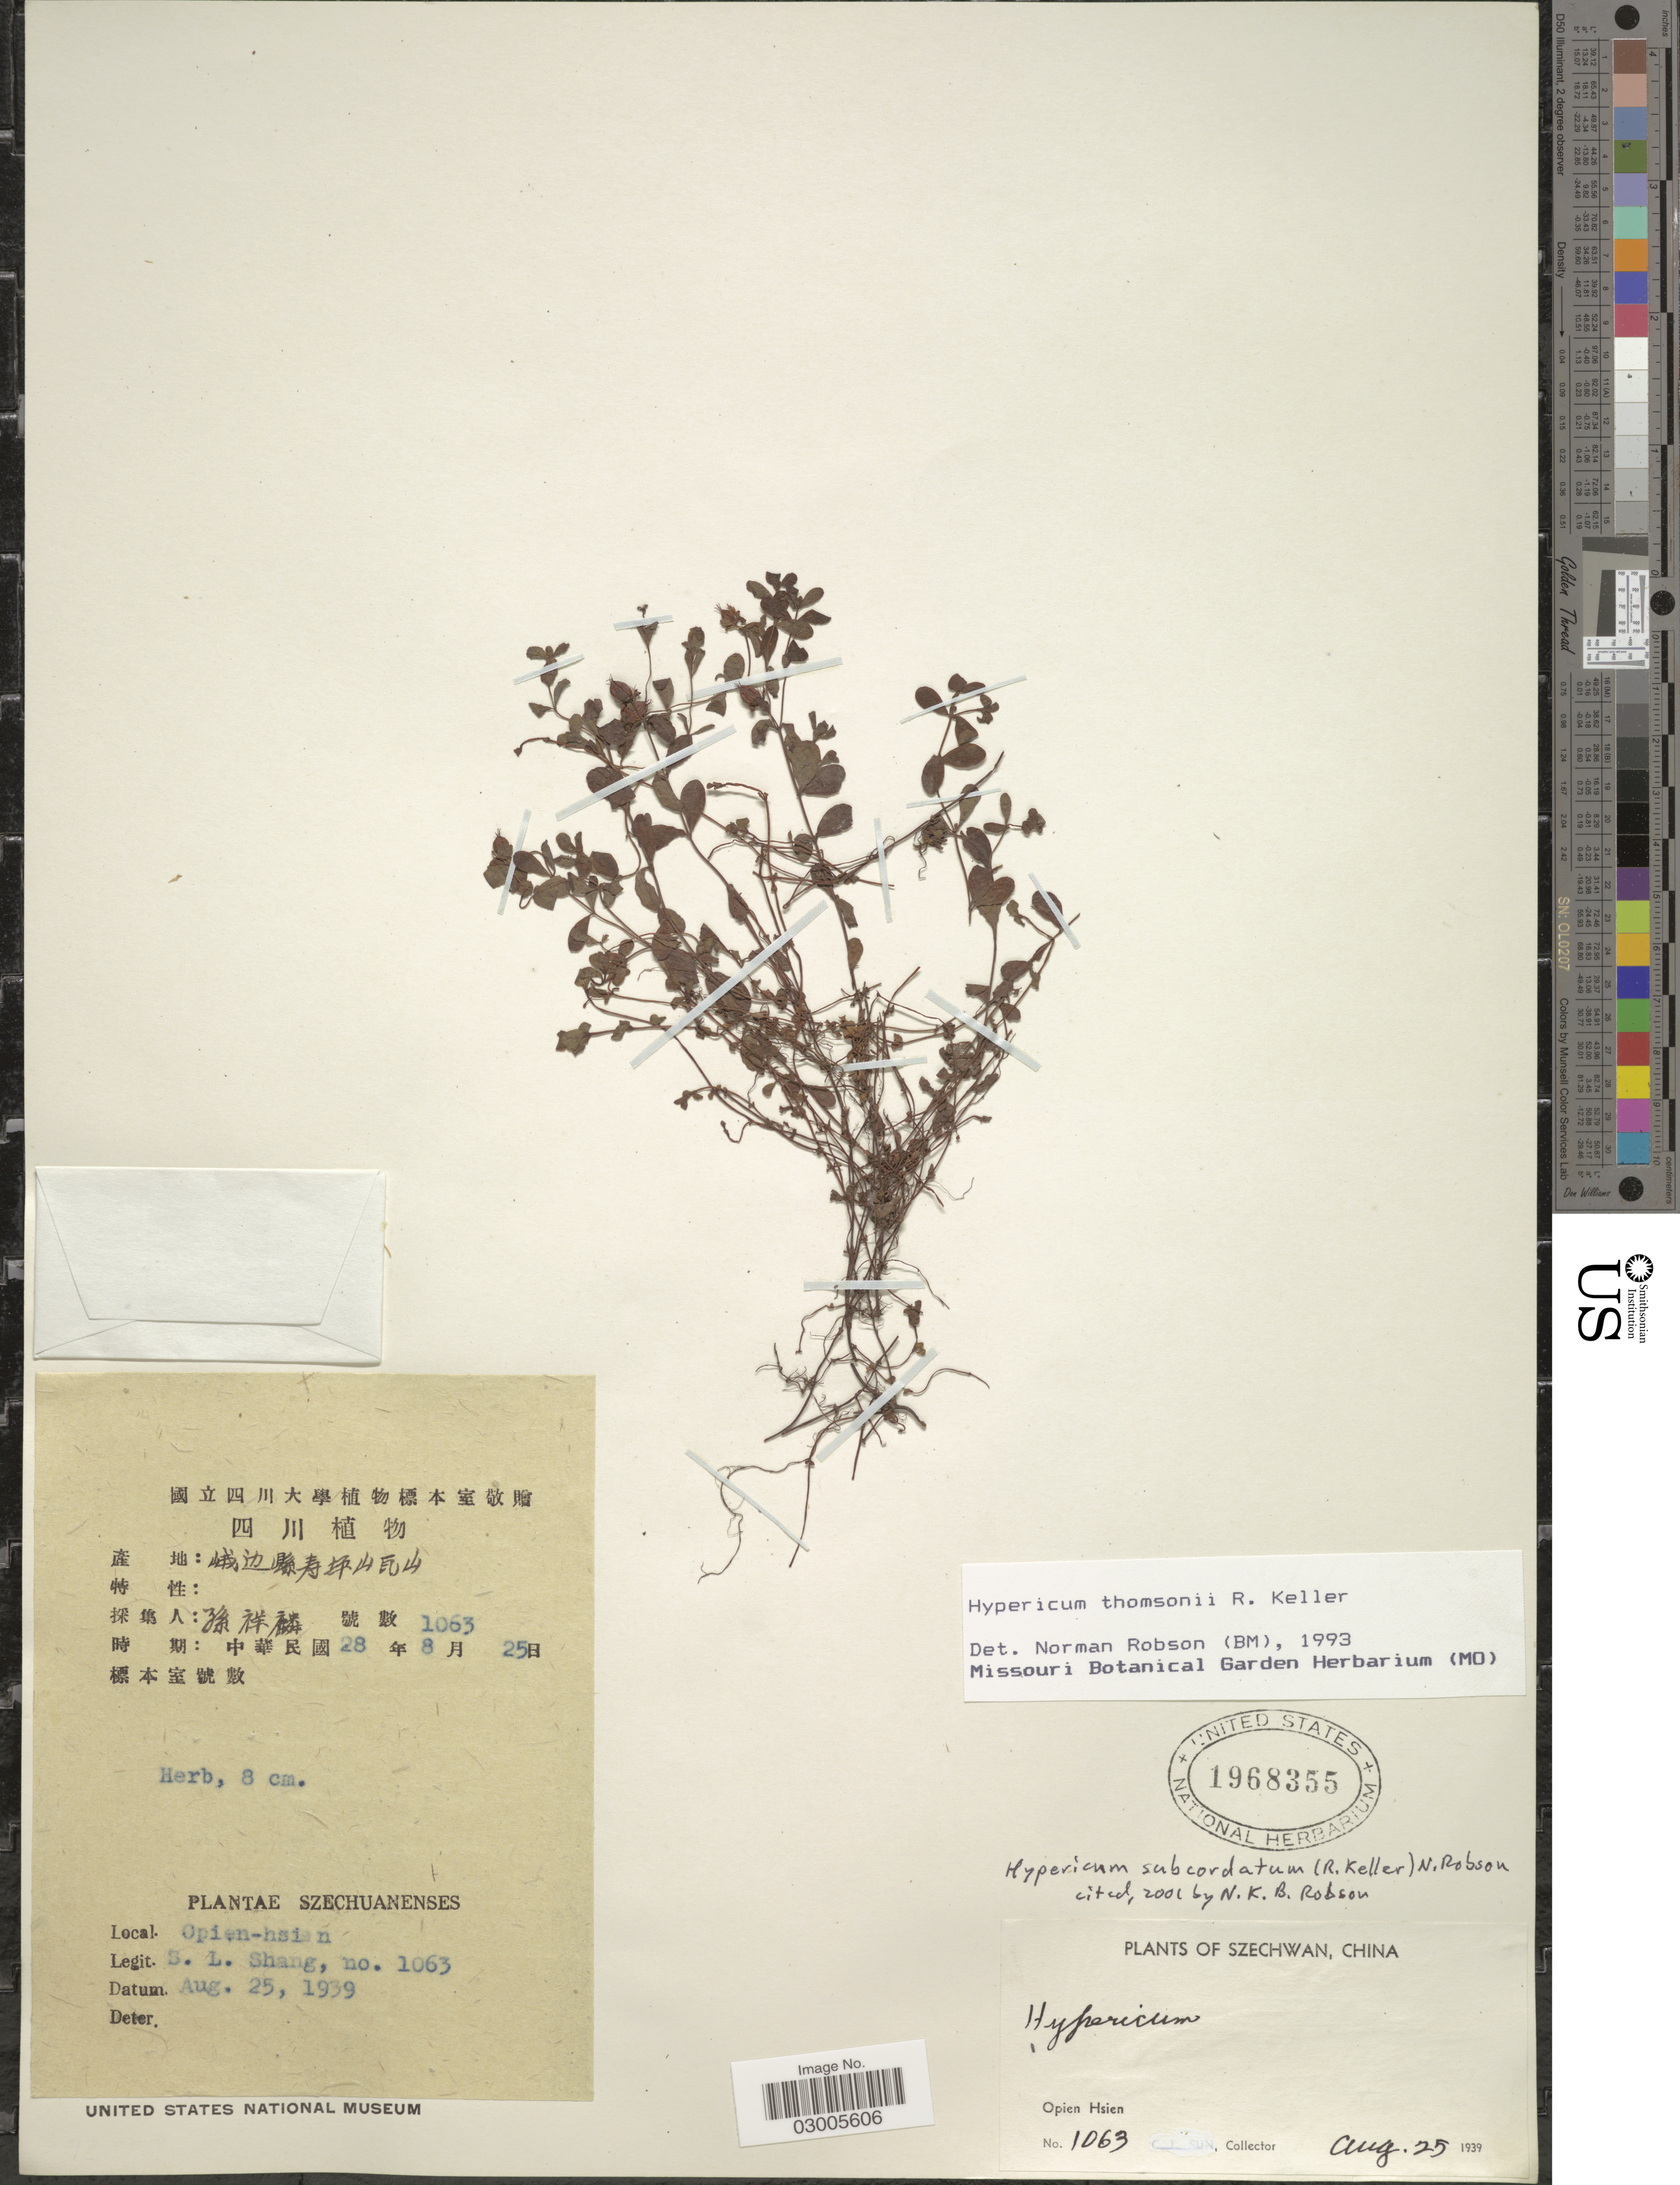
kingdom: Plantae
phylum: Tracheophyta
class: Magnoliopsida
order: Malpighiales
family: Hypericaceae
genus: Hypericum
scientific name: Hypericum subcordatum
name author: (R. Keller) N. Robson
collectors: S. Shang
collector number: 1063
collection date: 1939-08-25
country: China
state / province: Sichuan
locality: Szechuanenses. Opien-hsien.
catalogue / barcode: US 1968355